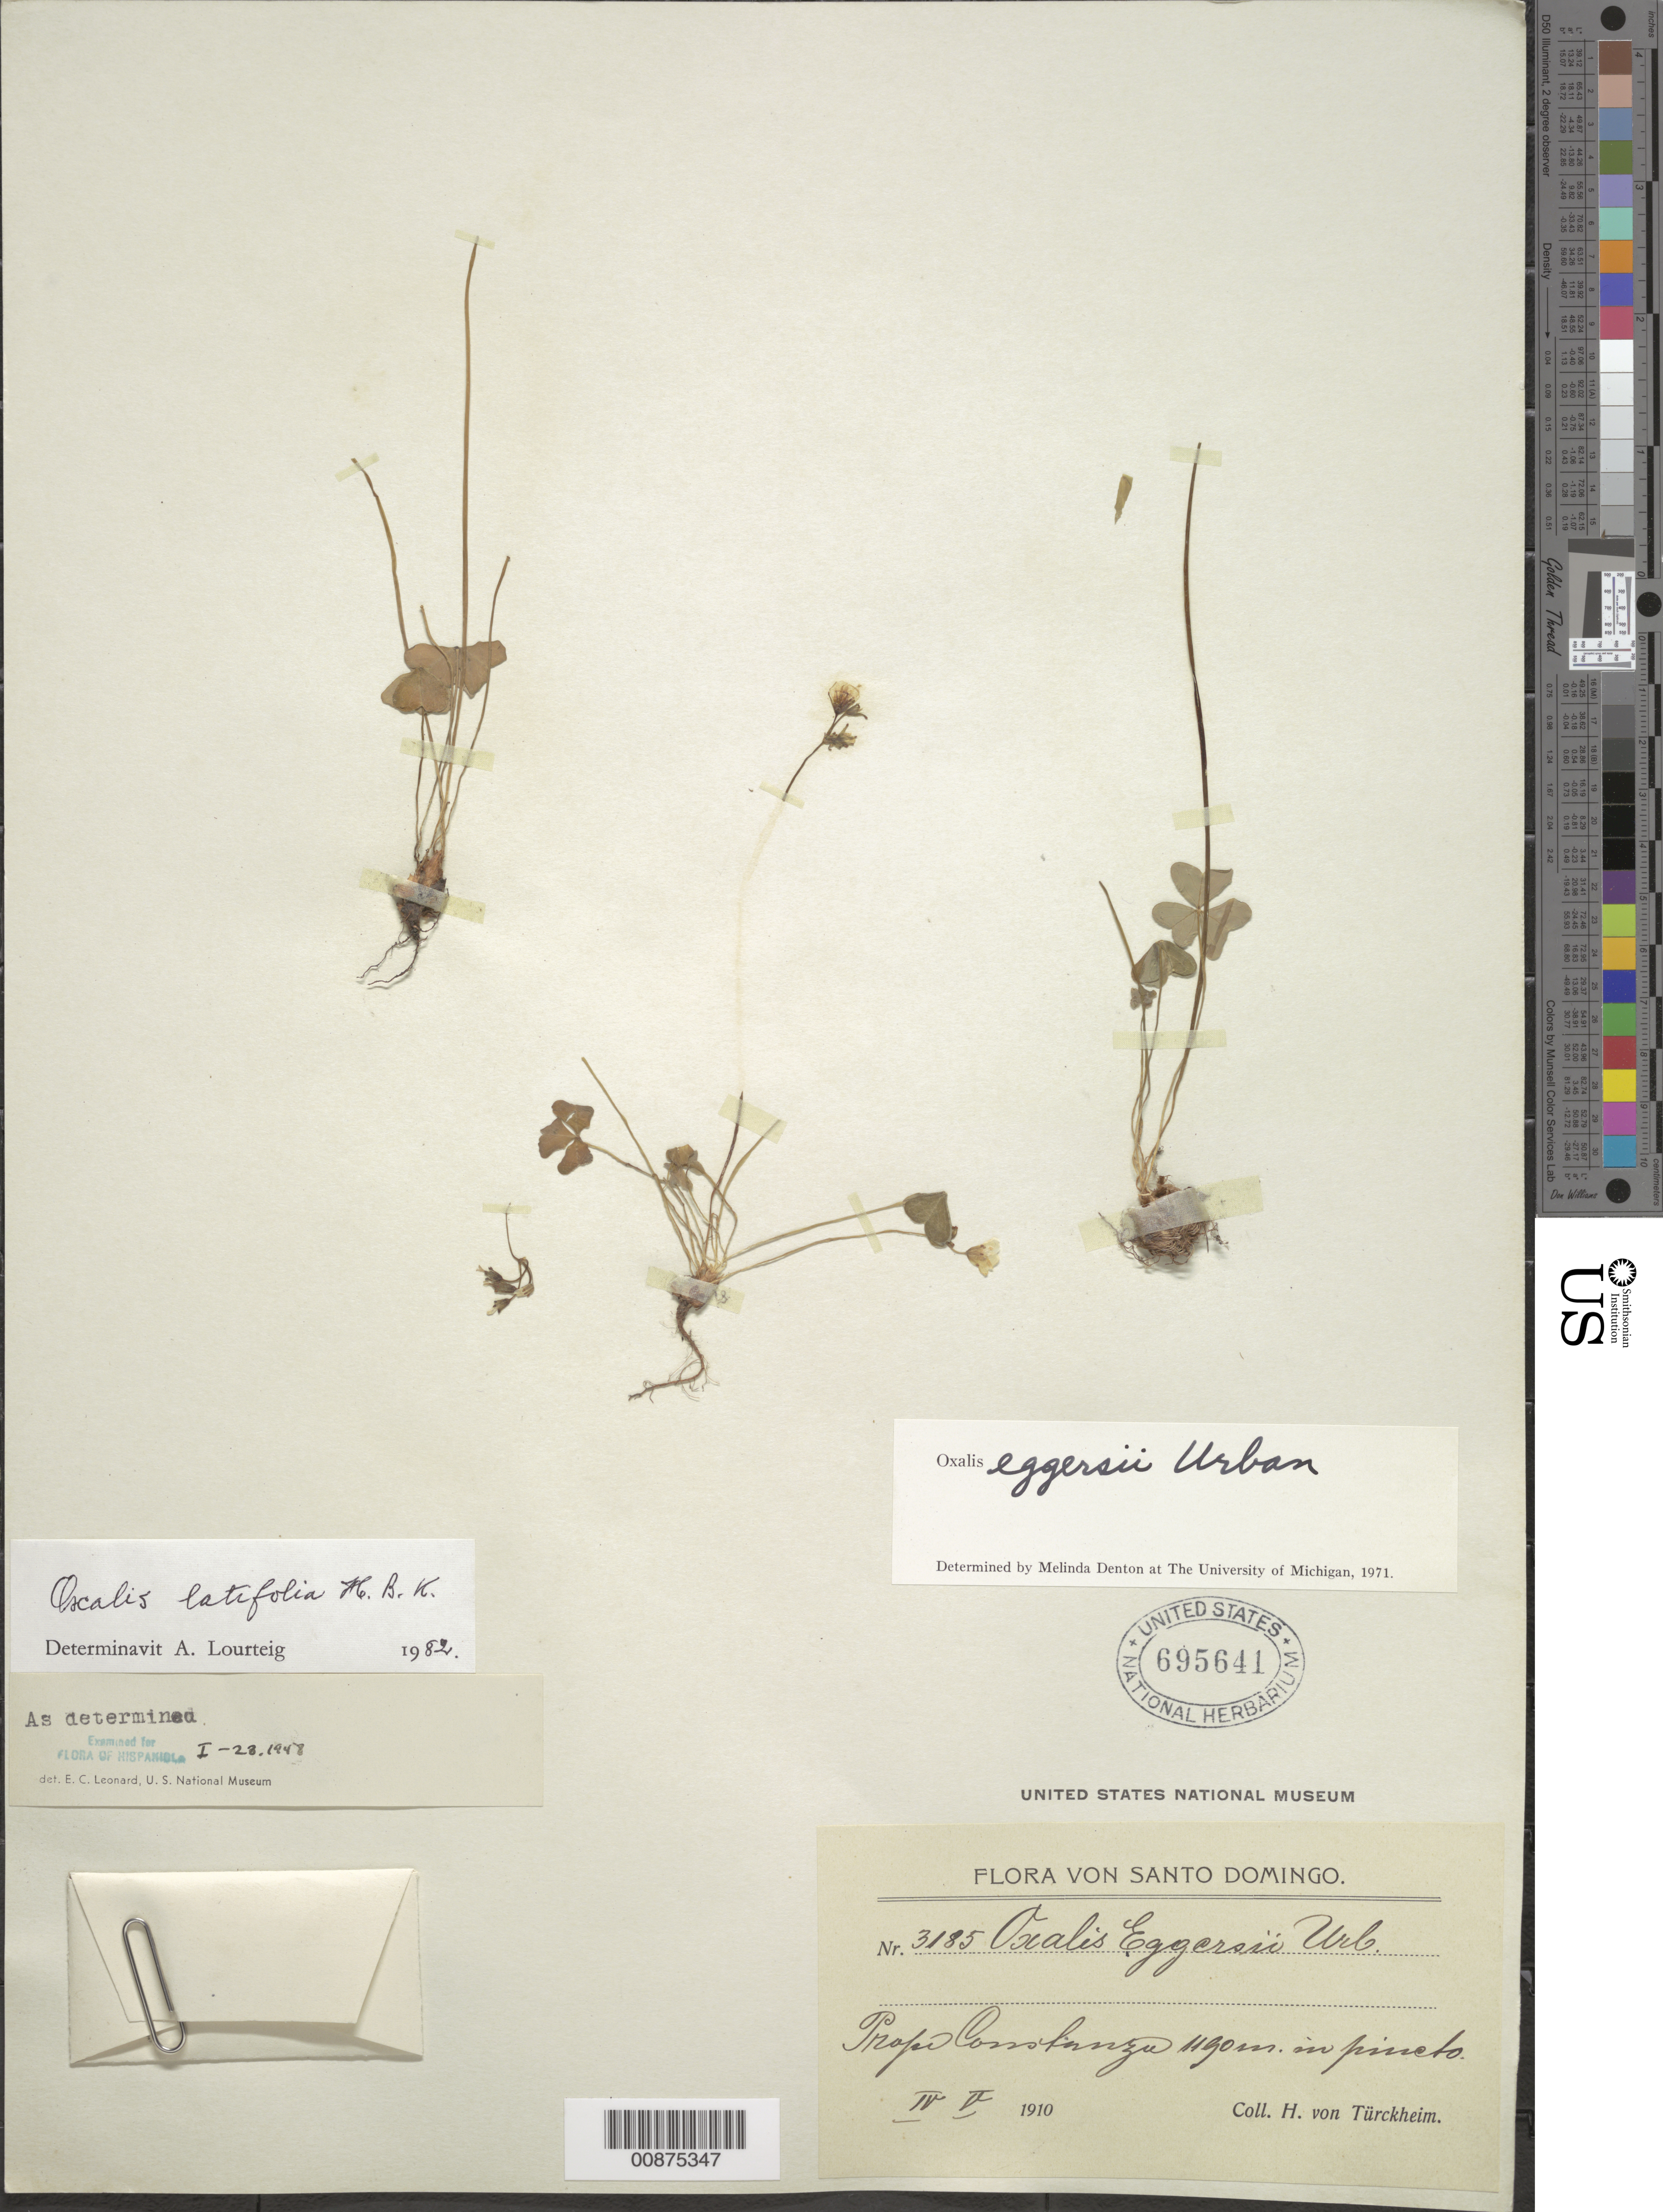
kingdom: Plantae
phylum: Tracheophyta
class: Magnoliopsida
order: Oxalidales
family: Oxalidaceae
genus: Oxalis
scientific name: Oxalis latifolia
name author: Kunth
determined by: Lourteig, A.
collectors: H. von Türckheim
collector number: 3185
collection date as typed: Apr 1910 to -- May 1910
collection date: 1910-04/1910-05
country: Dominican Republic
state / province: La Vega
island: Hispaniola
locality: Prope Constanza.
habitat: In "pineto".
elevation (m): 1190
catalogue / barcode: US 695641